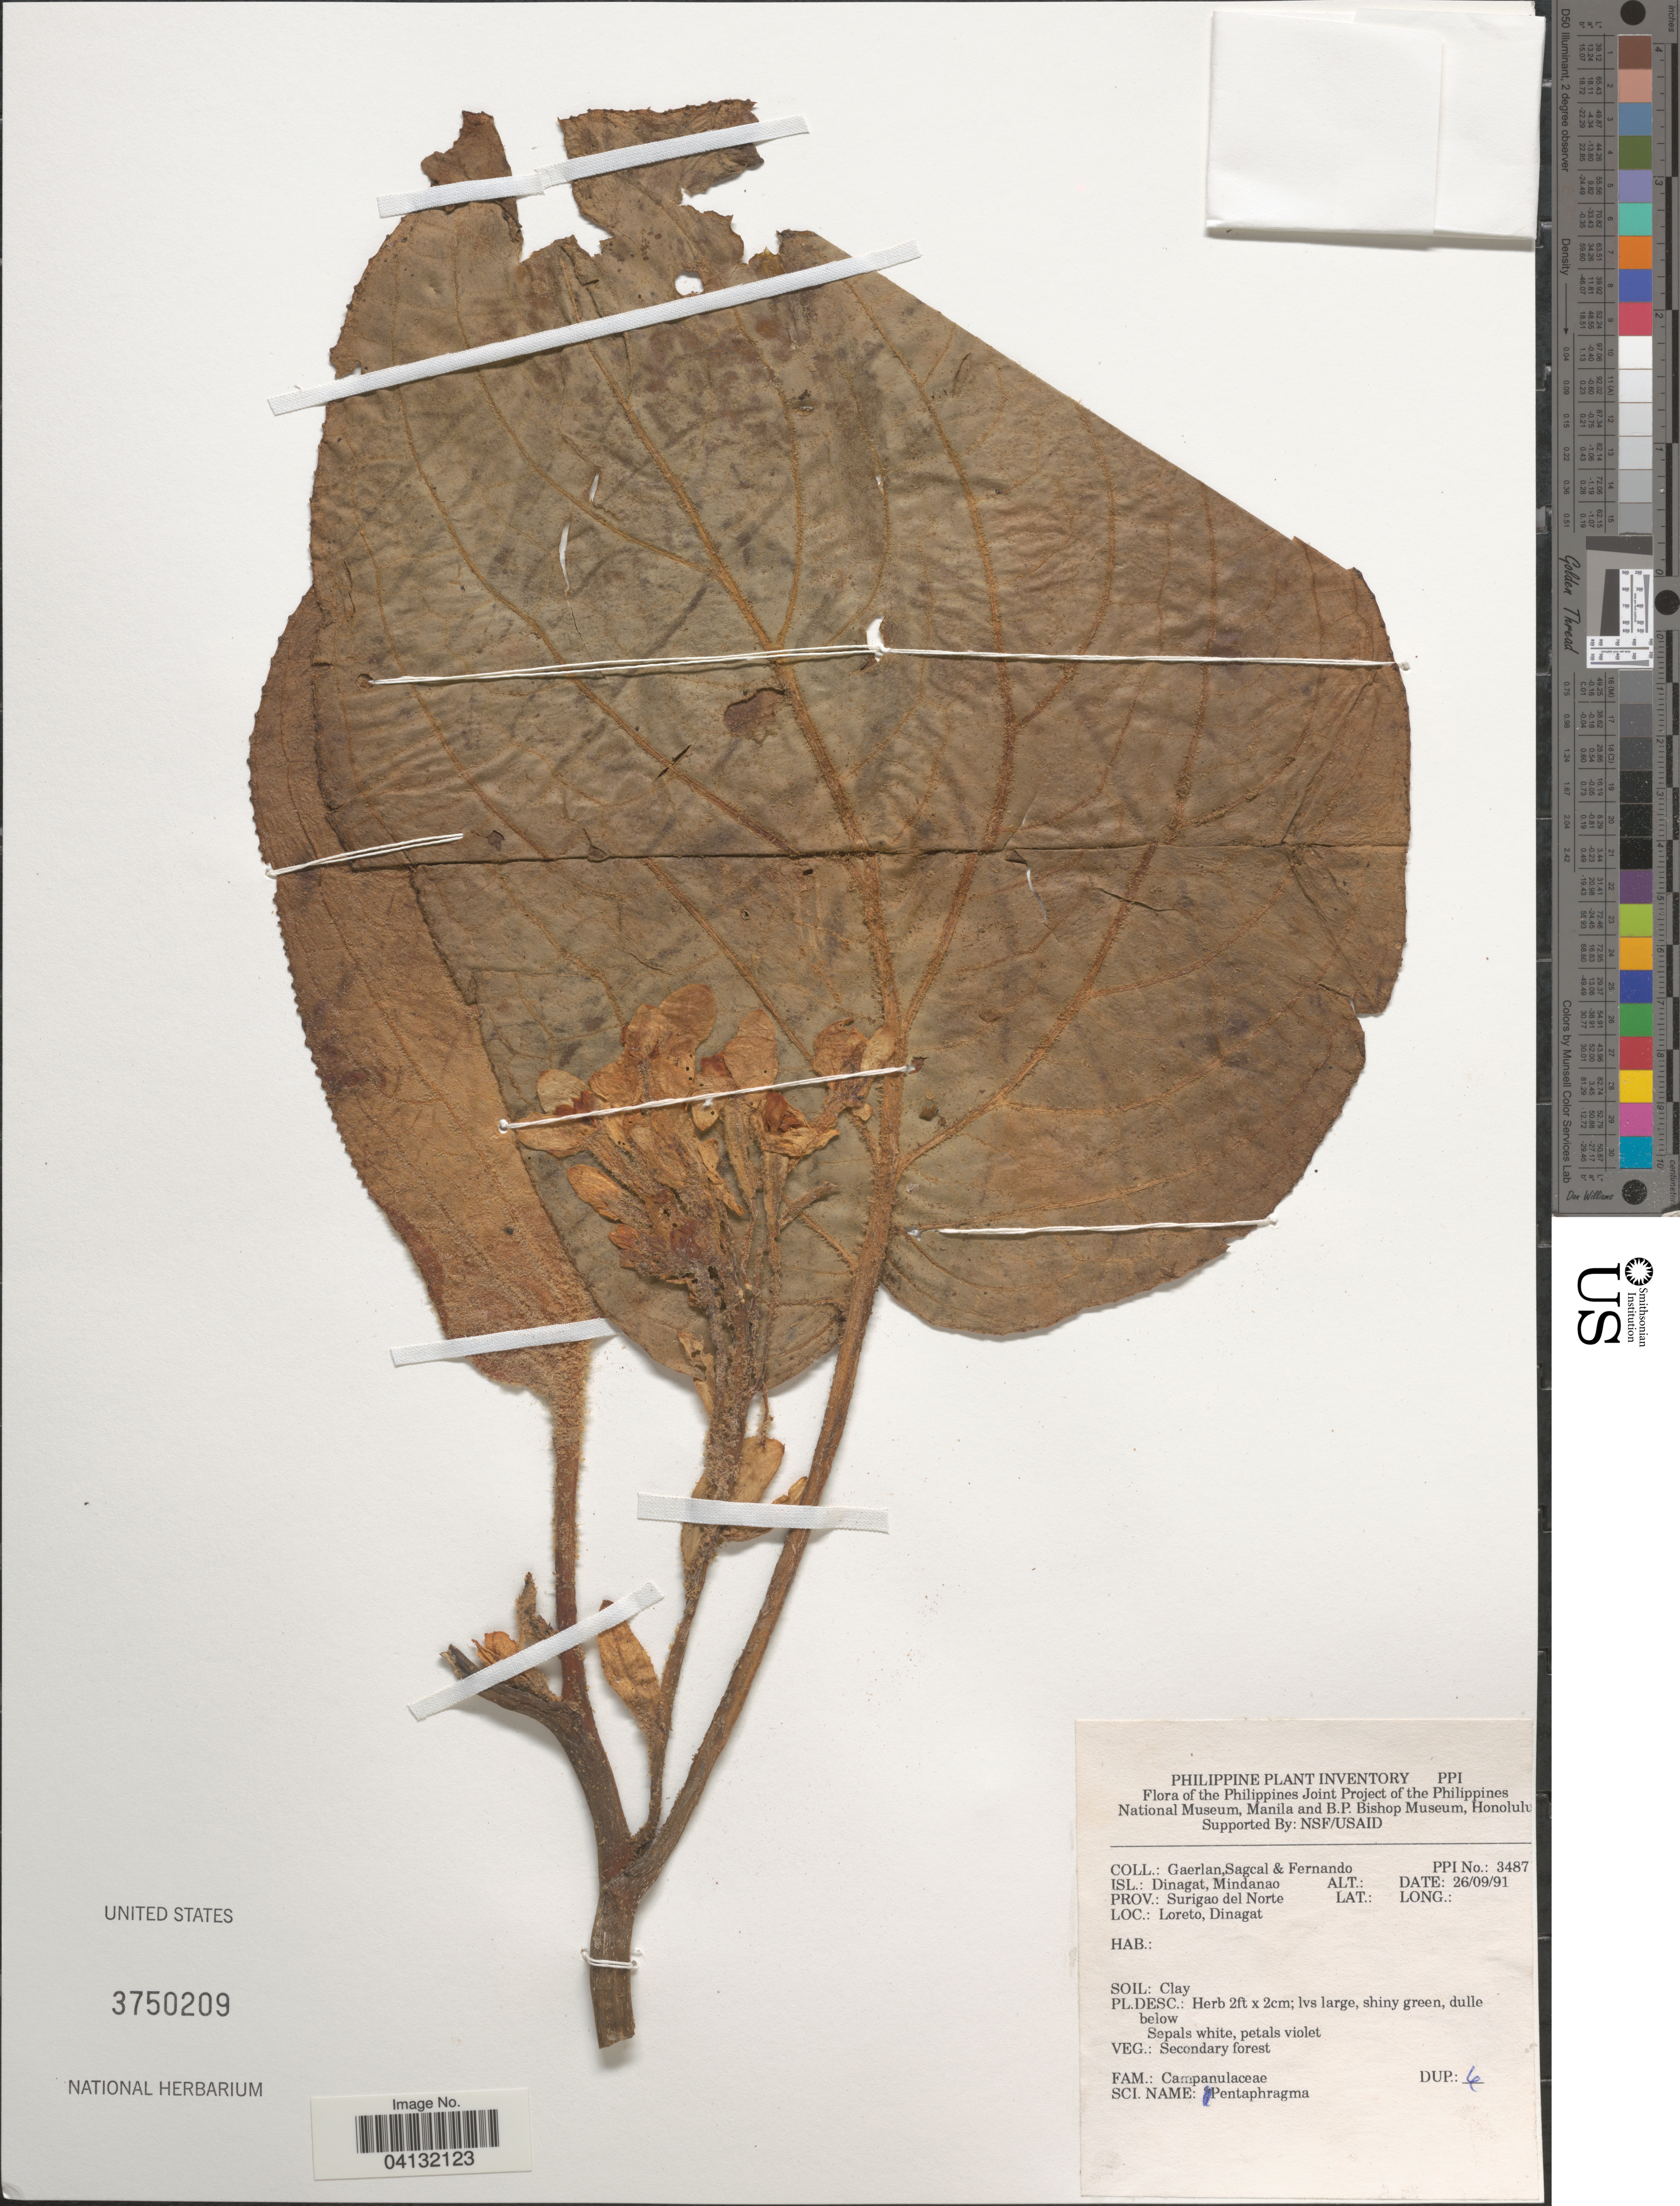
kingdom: Plantae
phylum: Tracheophyta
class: Magnoliopsida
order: Asterales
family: Pentaphragmataceae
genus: Pentaphragma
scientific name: Pentaphragma sp.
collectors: Gaerlan, E. Sagcal & -- Fernando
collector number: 3487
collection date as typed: Transcribed d/m/y: 26/9/91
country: Philippines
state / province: Caraga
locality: Isl.: Dinagat, Mindanao. Prov.: Surigao del Norte. Loreto, Dinagat.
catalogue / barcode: US 3750209